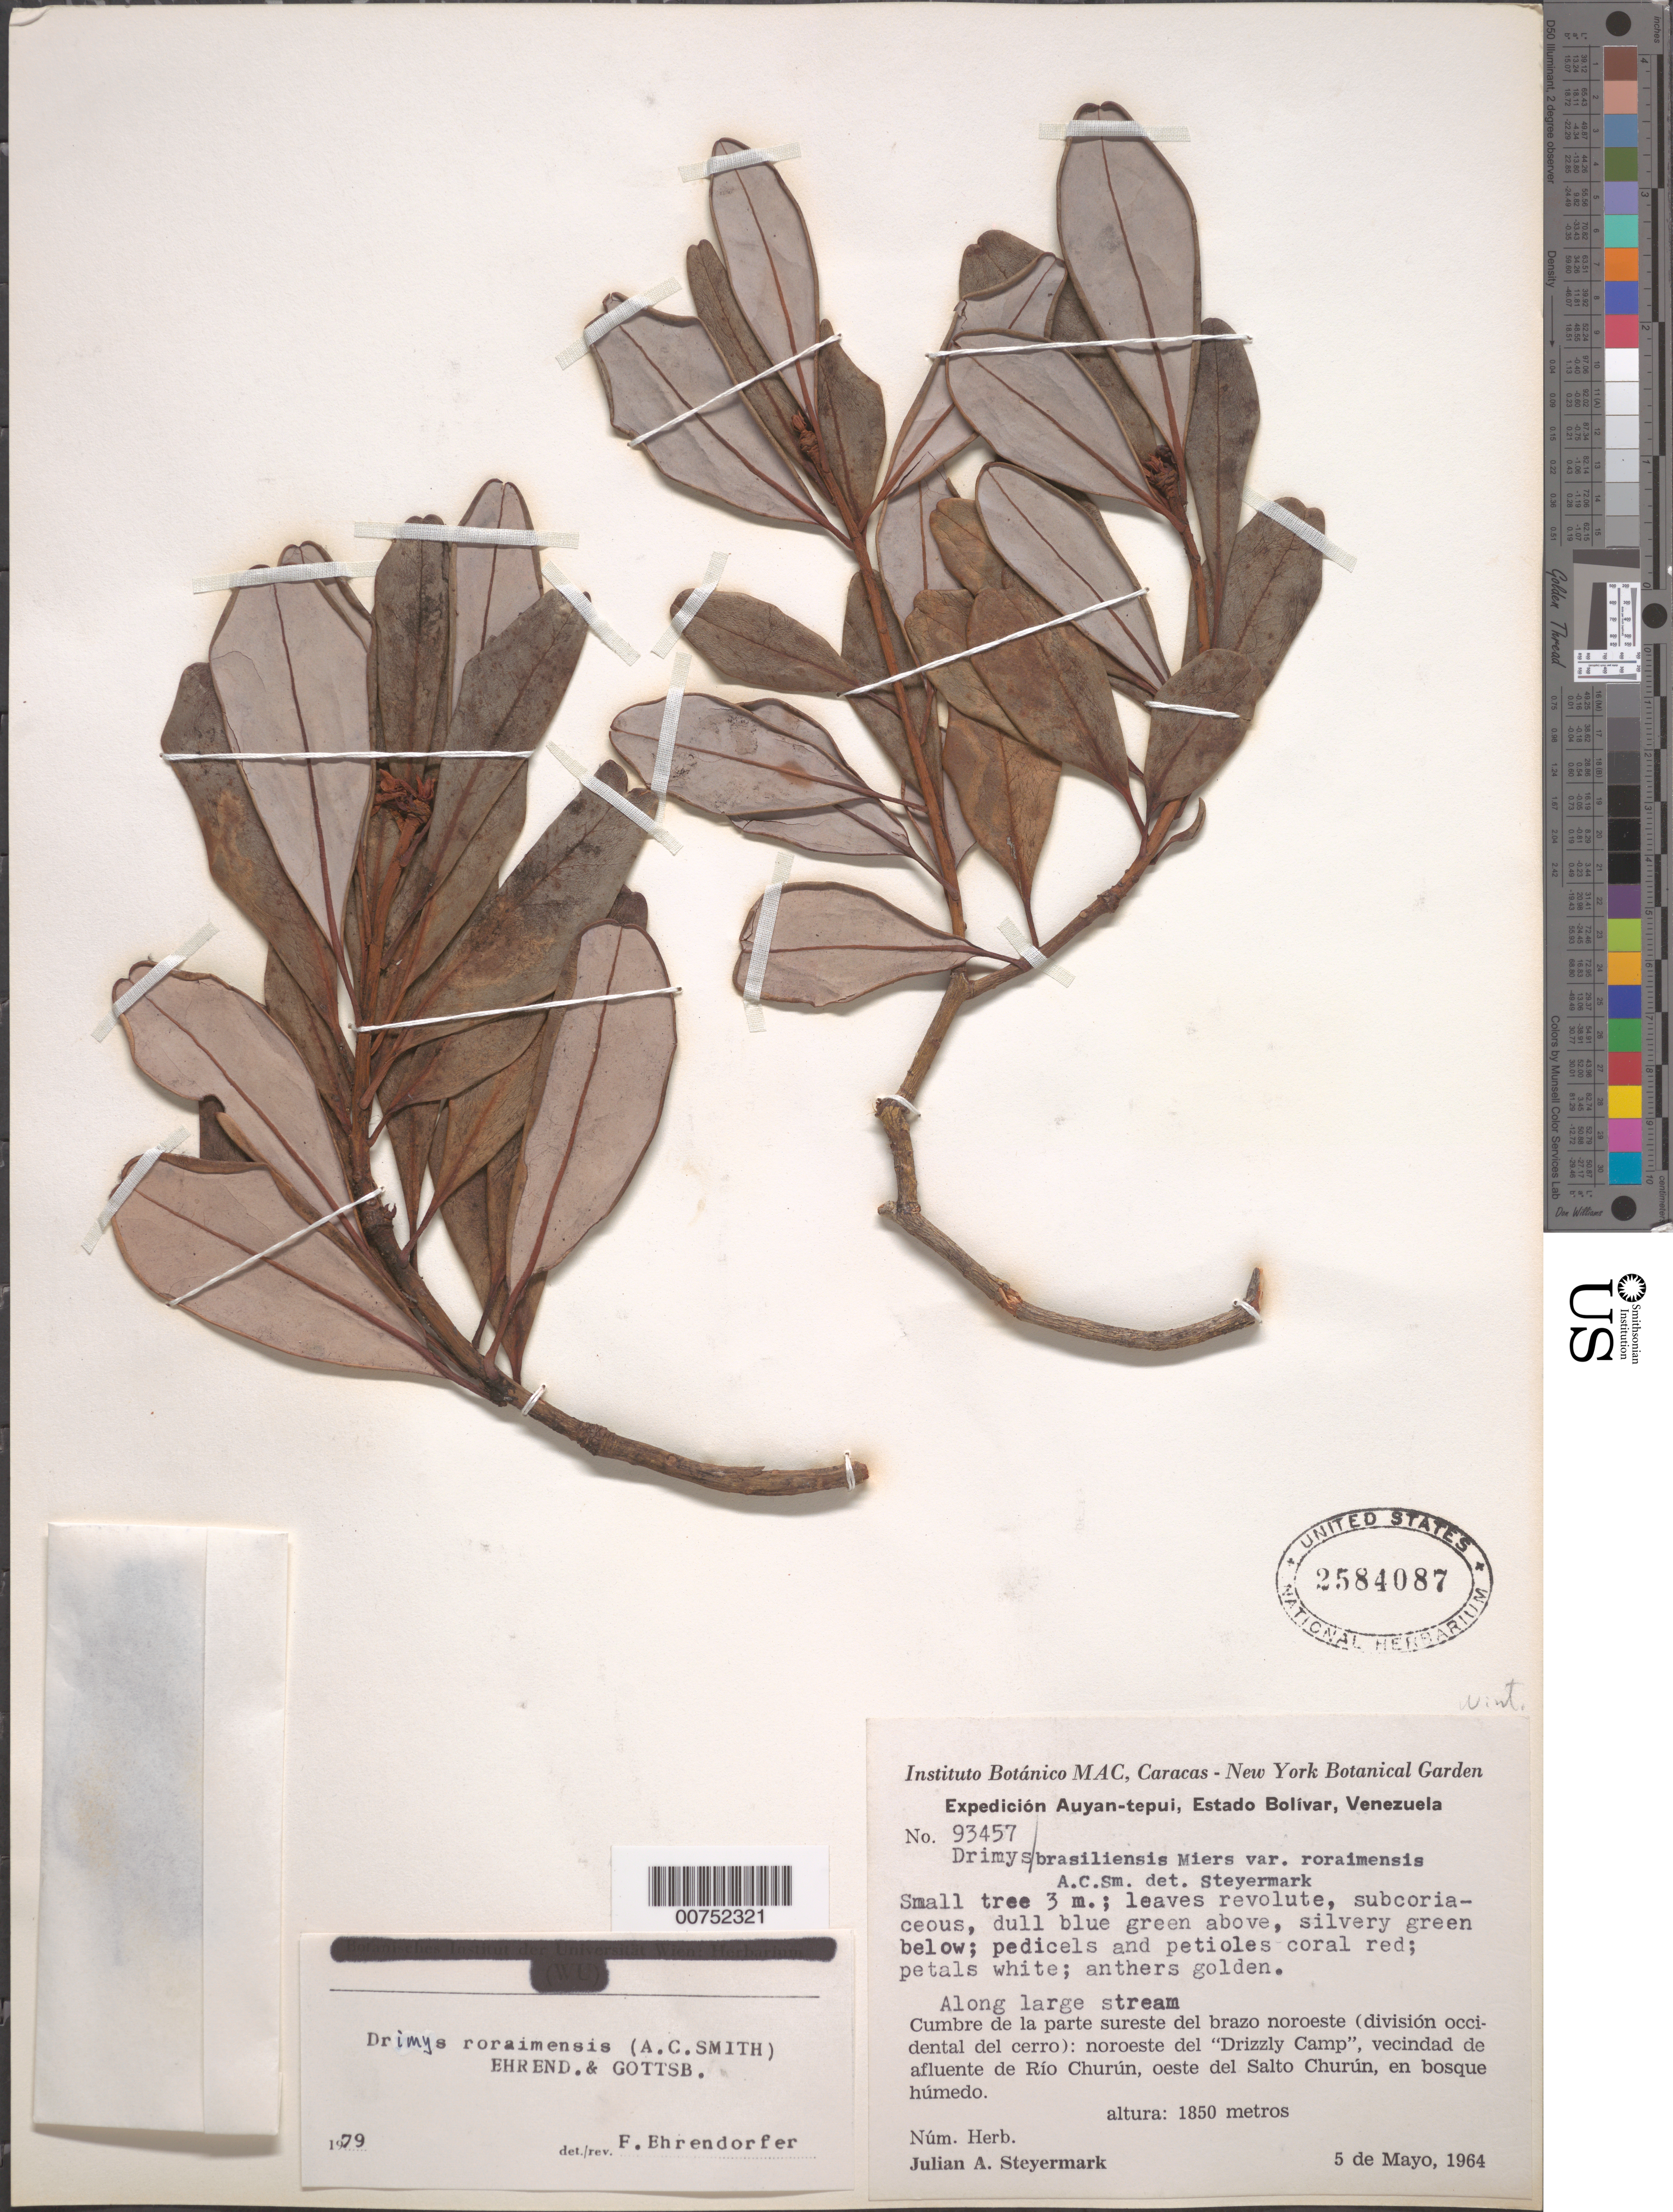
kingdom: Plantae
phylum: Tracheophyta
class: Magnoliopsida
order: Canellales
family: Winteraceae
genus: Drimys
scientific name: Drimys brasiliensis var. roraimensis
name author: A.C. Sm.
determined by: Steyermark, Julian A., (VEN)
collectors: J. Steyermark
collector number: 93457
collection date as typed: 5-May-64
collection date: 1964-05-05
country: Venezuela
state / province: Bolívar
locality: Auyan-tepuí, cumbre de la parte SE, entre "Drizzly Camp" y "Río Lomita Camp"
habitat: Bosque humedeo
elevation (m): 1800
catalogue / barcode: US 2584087